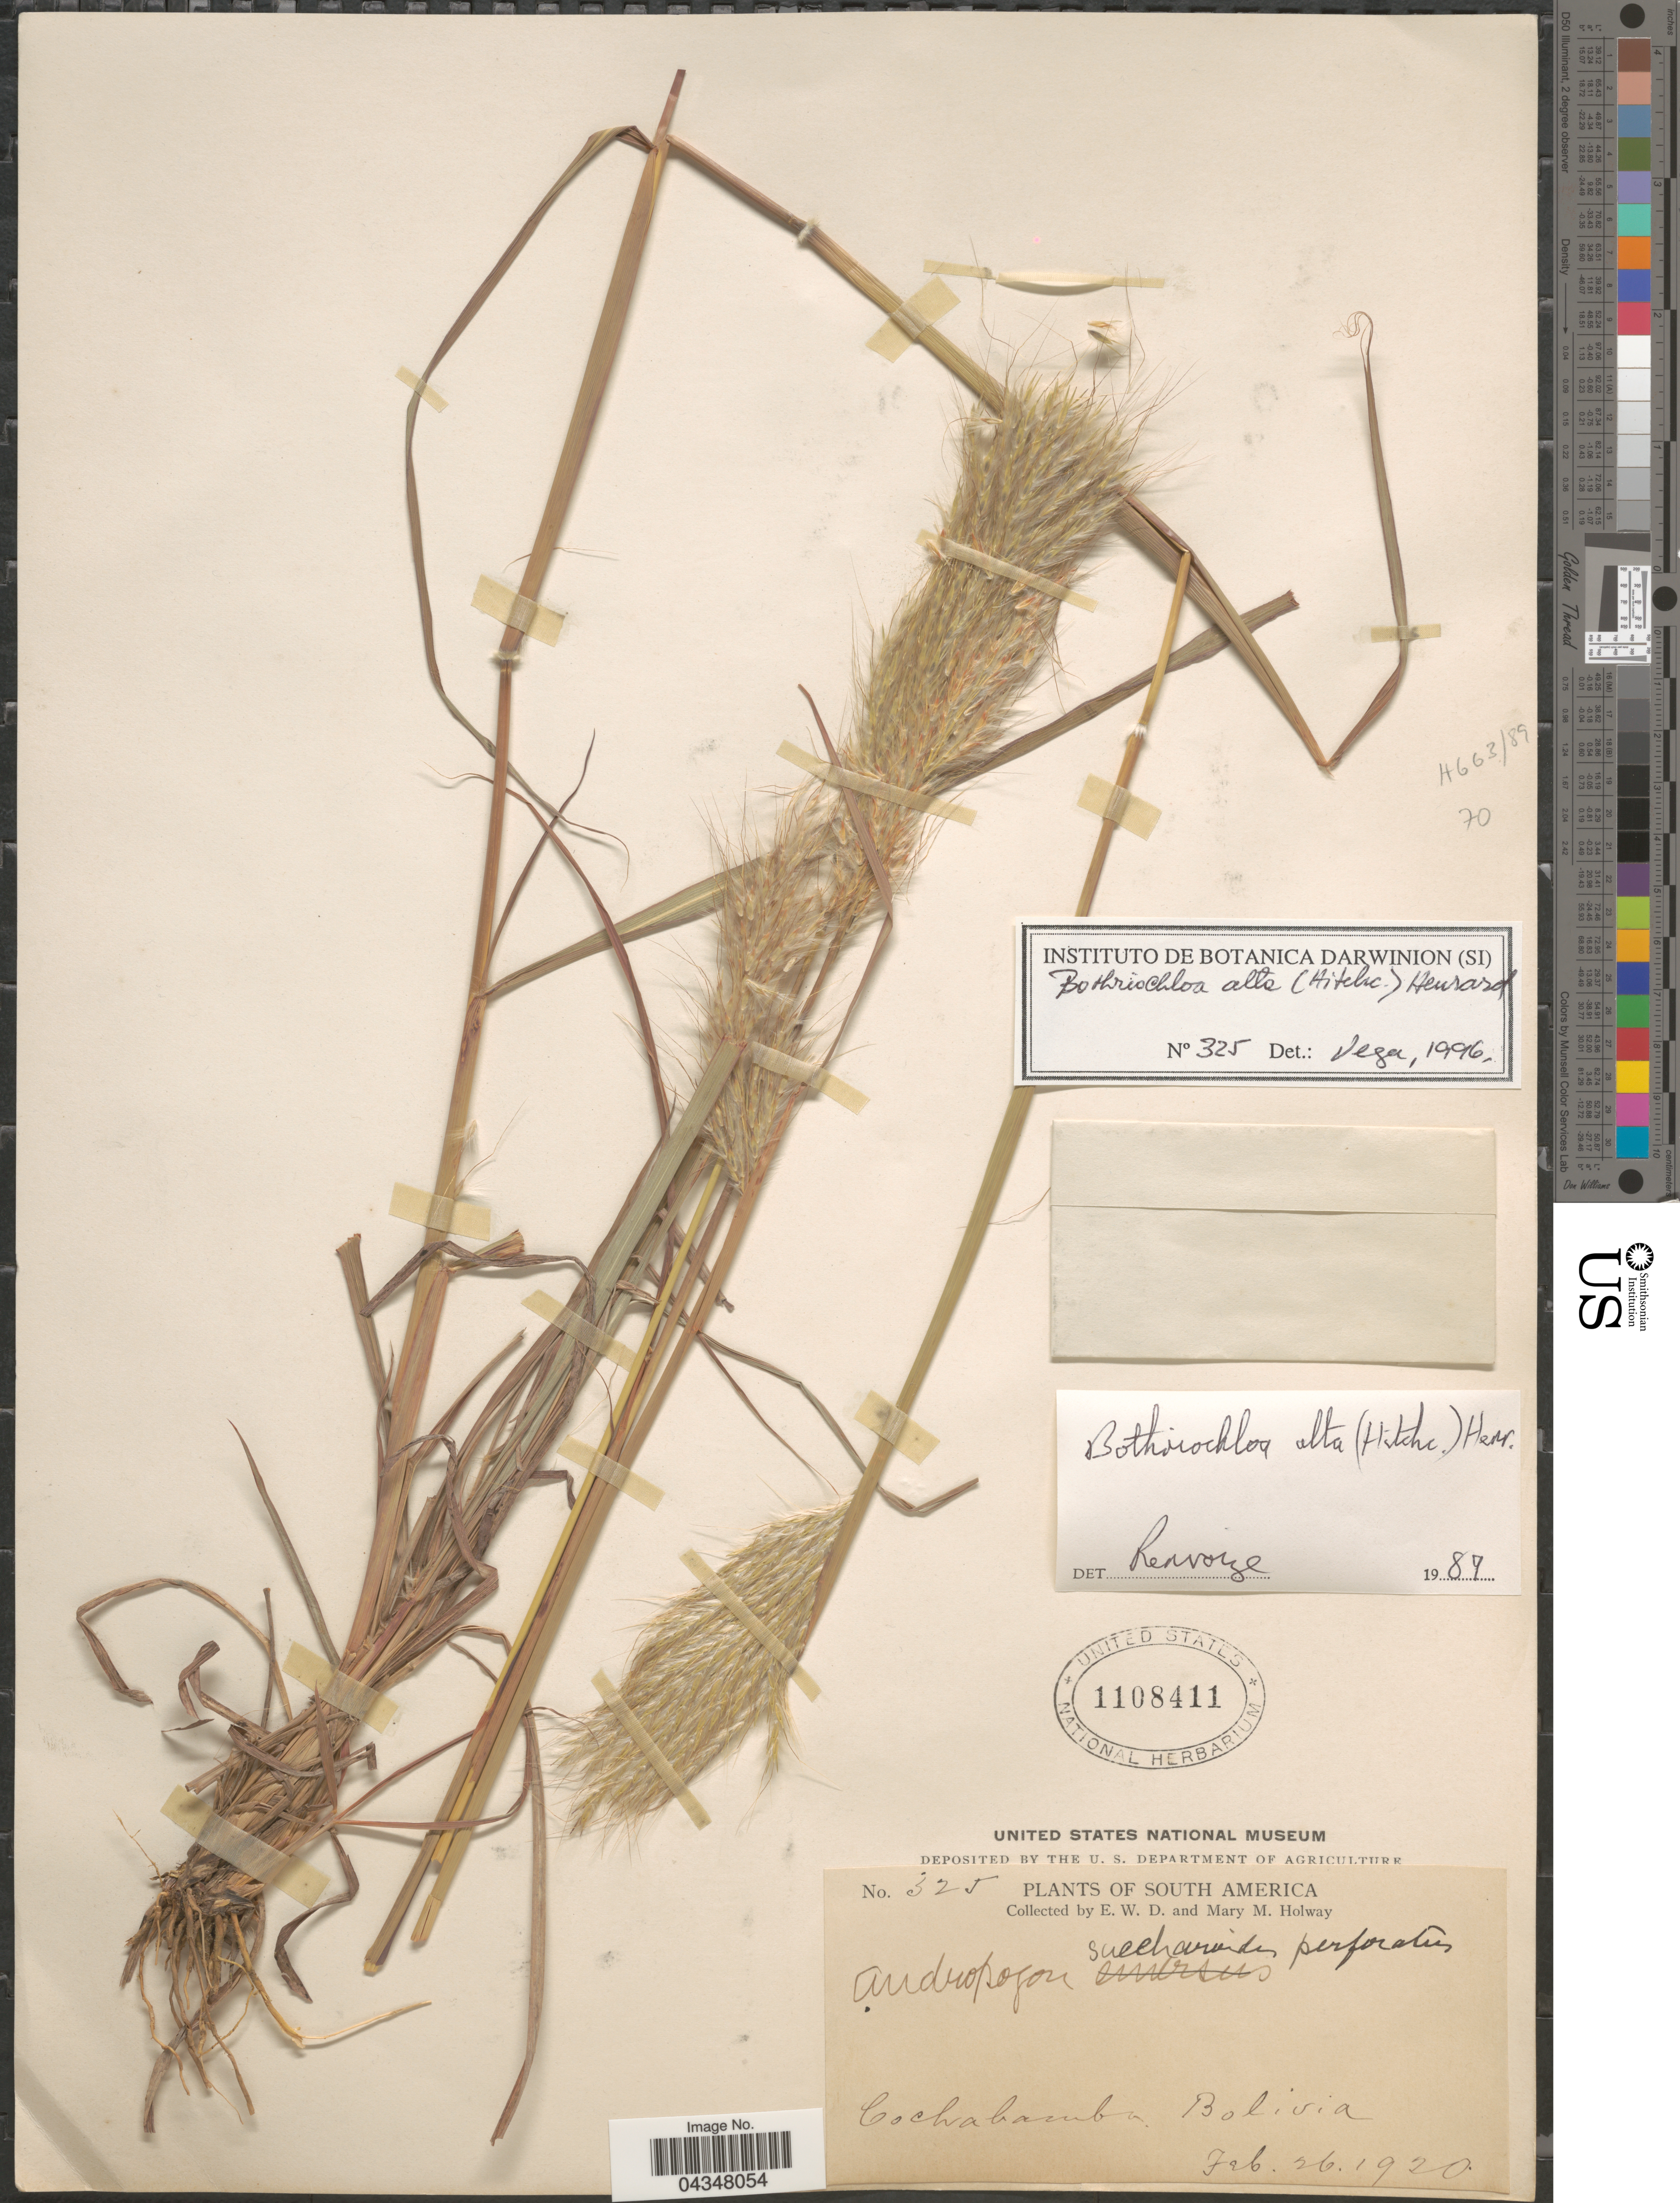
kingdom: Plantae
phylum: Tracheophyta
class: Liliopsida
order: Poales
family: Poaceae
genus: Bothriochloa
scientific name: Bothriochloa alta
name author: (Hitchc.) Henr.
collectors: E. W. D. Holway & M. M. Holway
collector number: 325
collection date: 1920-02-26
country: Bolivia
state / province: Cochabamba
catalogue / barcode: US 1108411